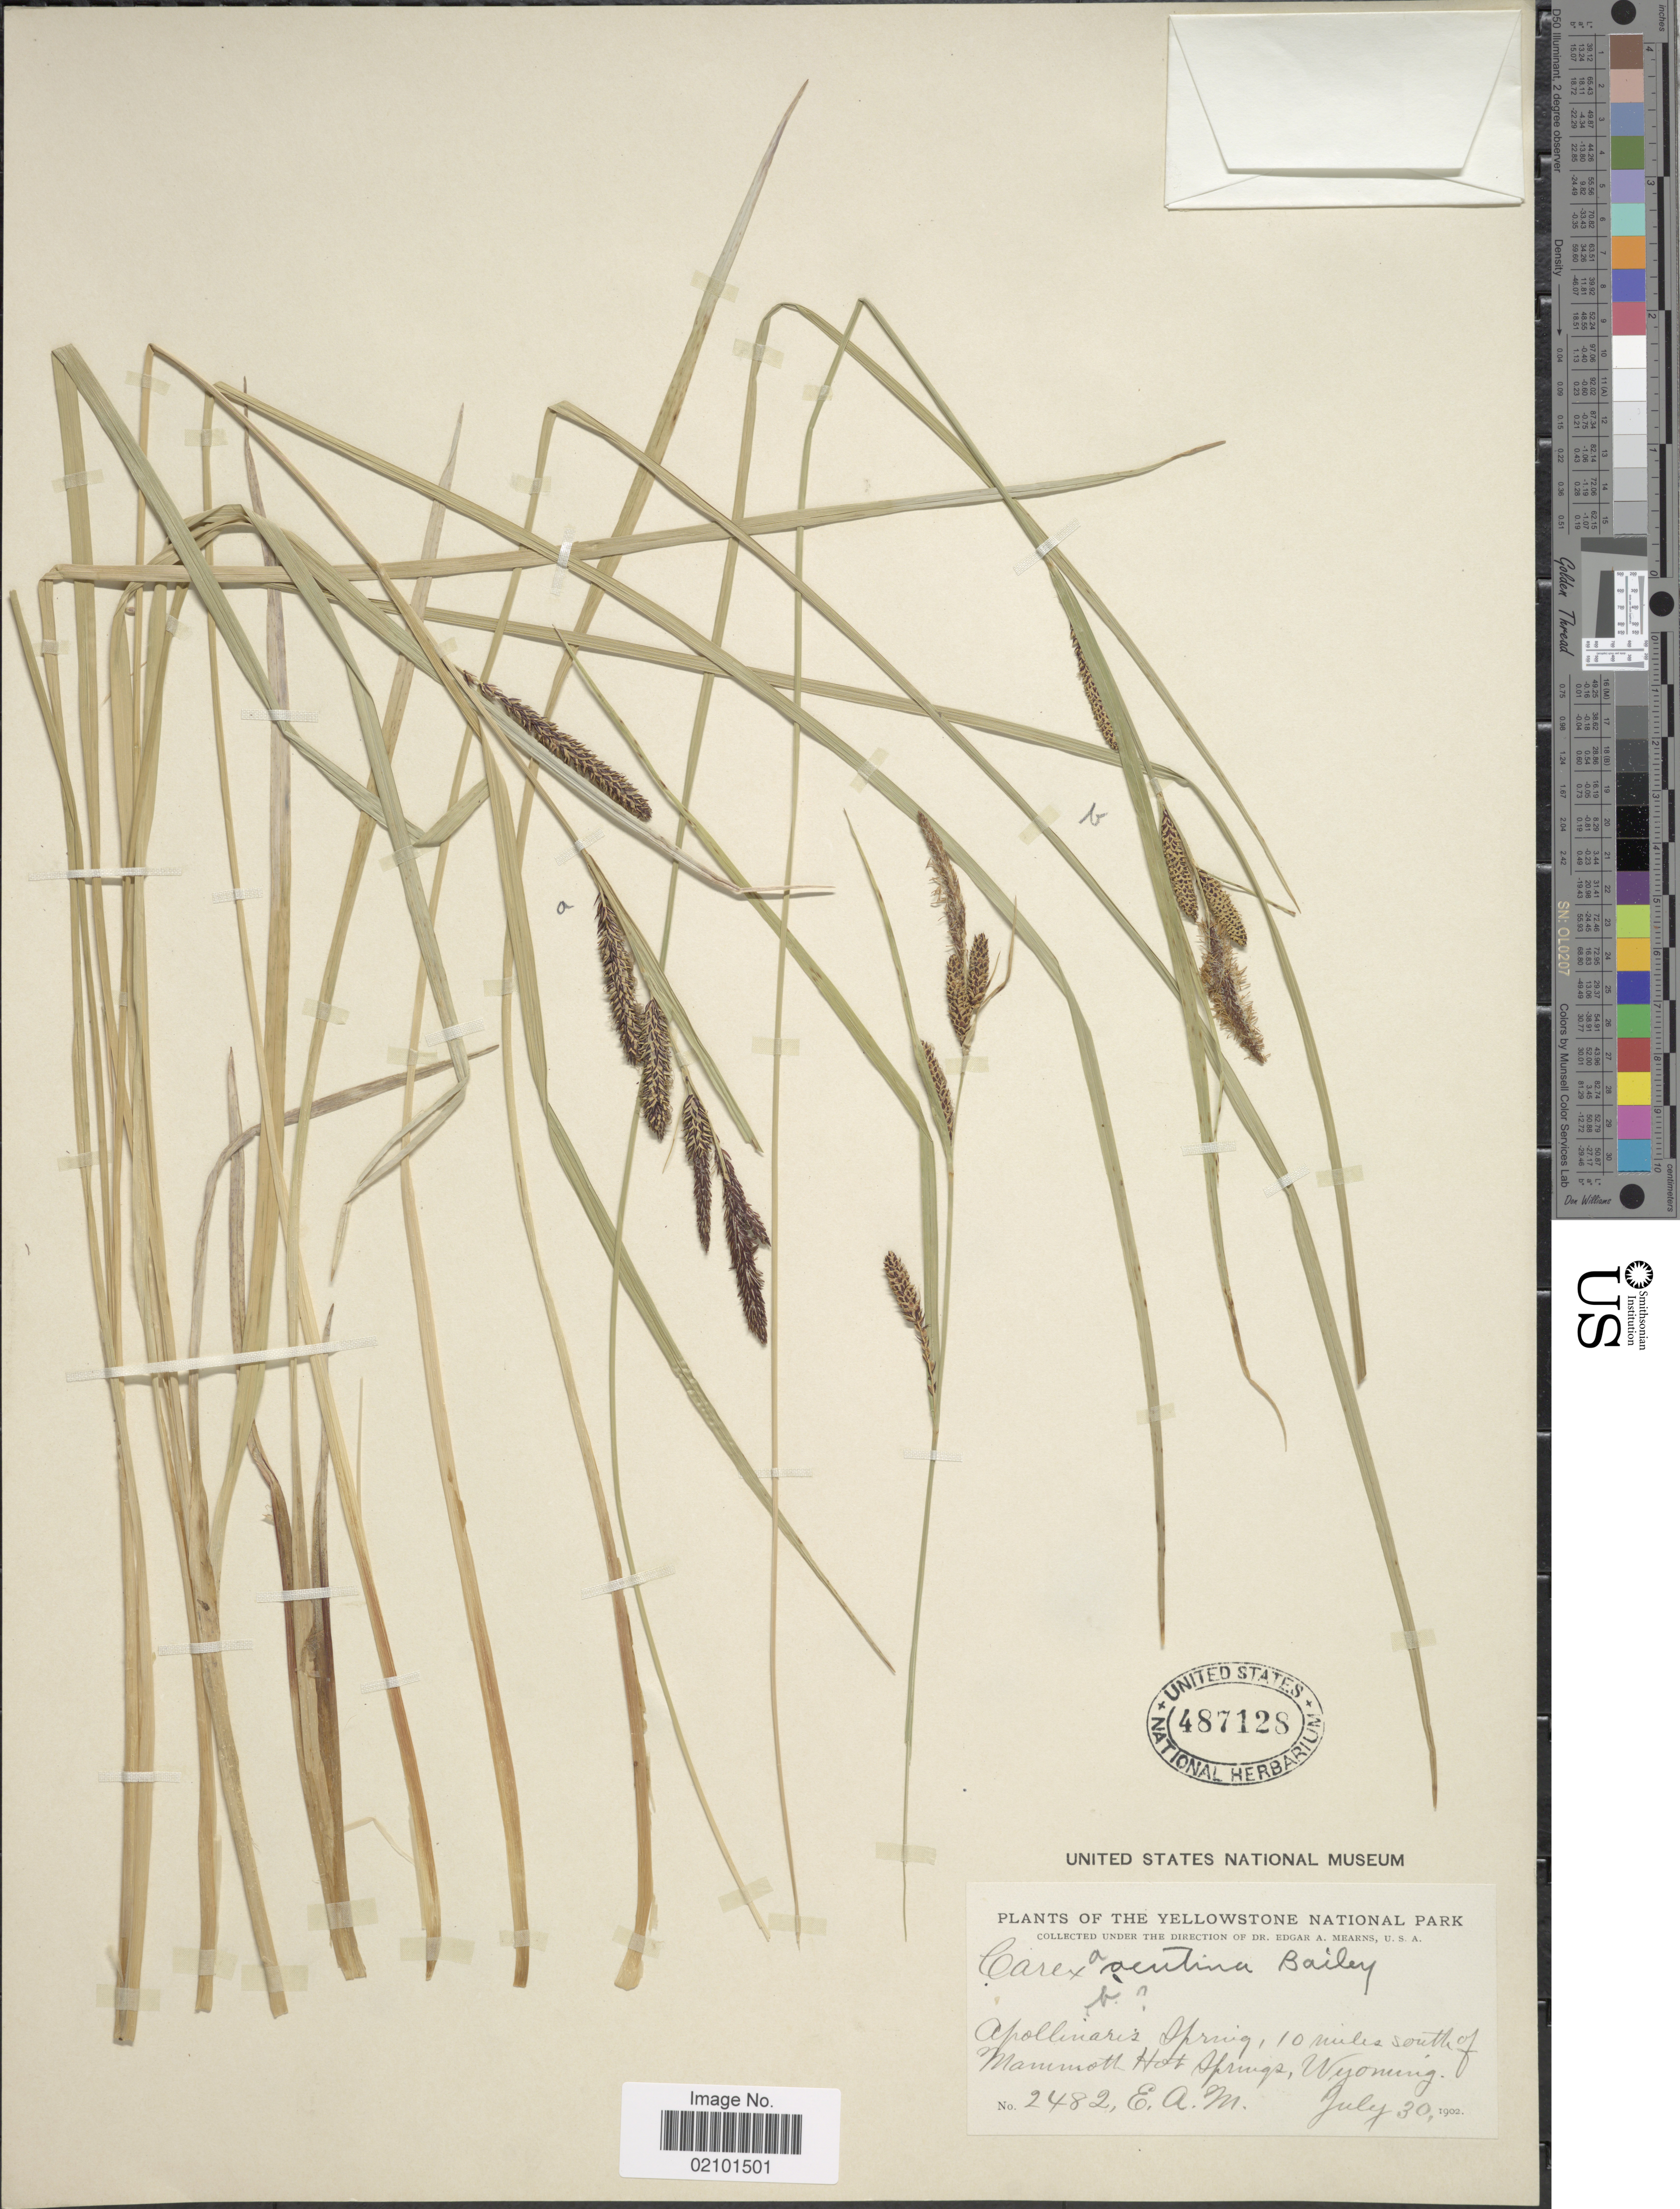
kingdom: Plantae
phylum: Tracheophyta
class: Liliopsida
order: Poales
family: Cyperaceae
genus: Carex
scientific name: Carex aquatilis var. aquatilis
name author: Wahlenb.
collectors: E. A. Mearns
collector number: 2482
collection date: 1902-07-30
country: United States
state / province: Wyoming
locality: The Yellowstone National Park, Apollinaris Spring, 10 miles south of Mammoth Hot Springs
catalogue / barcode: US 487128